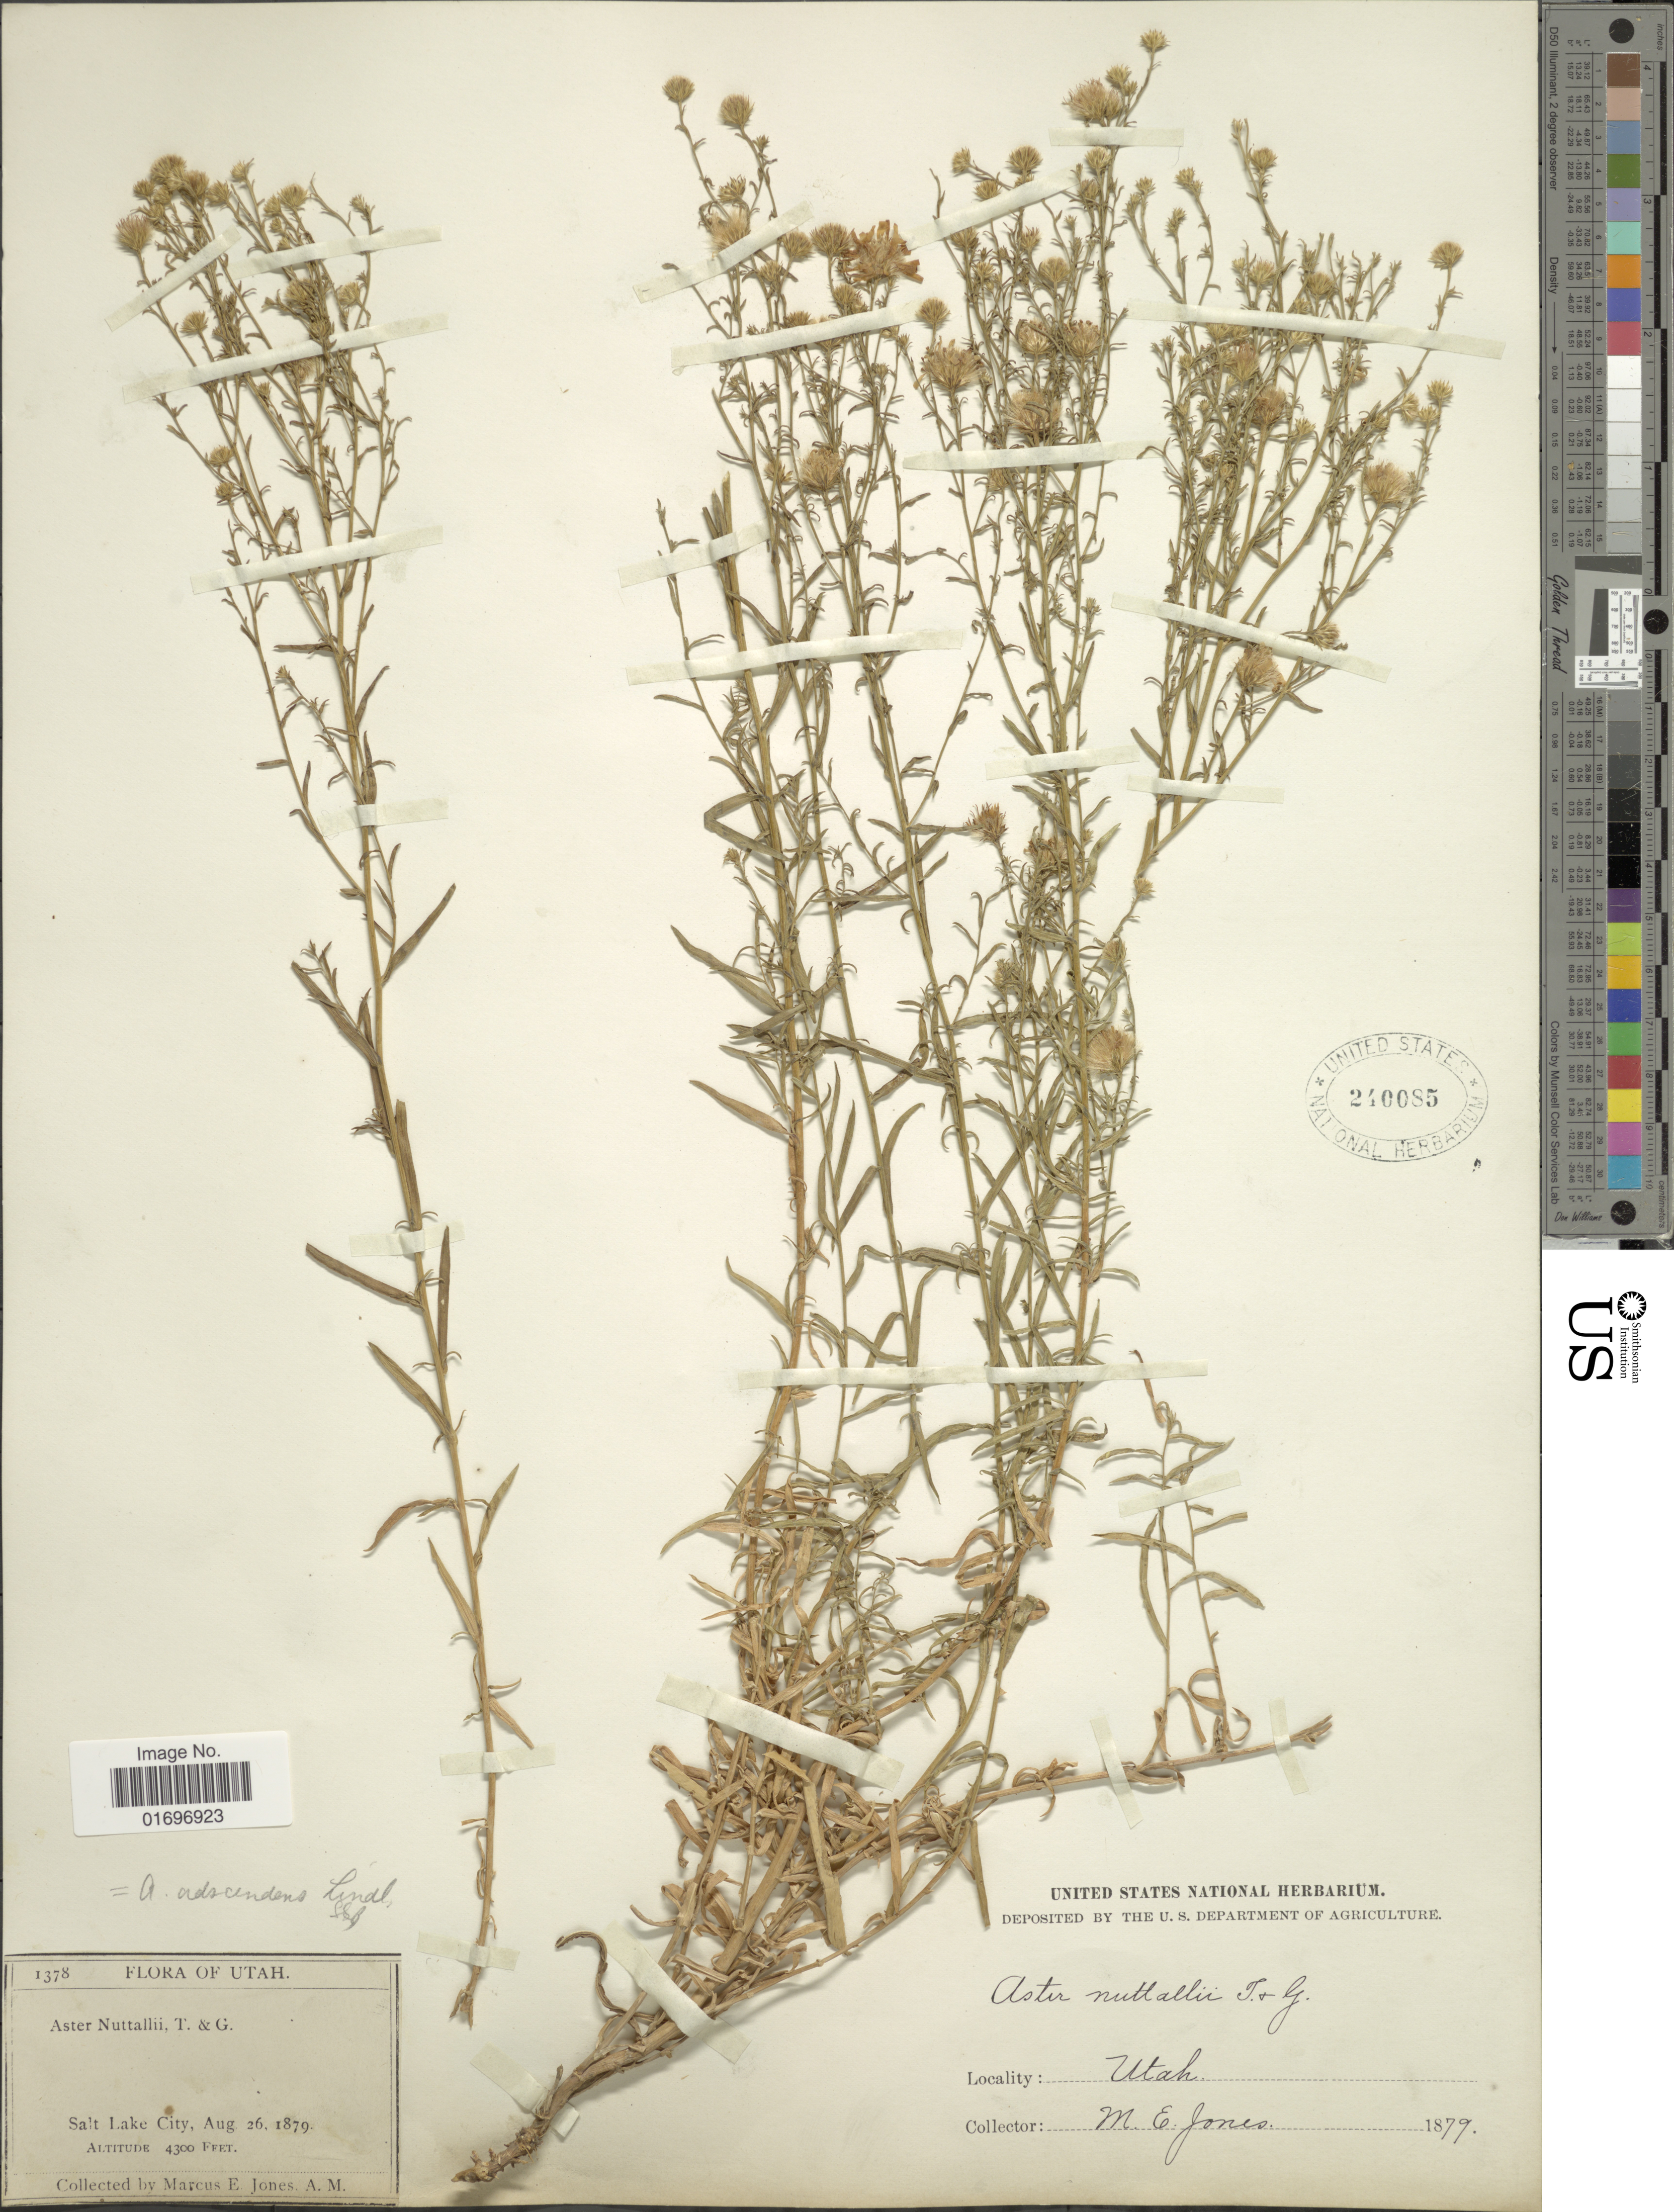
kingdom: Plantae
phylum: Tracheophyta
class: Magnoliopsida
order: Asterales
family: Asteraceae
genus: Symphyotrichum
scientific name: Symphyotrichum ascendens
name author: (Lindl.) G.L. Nesom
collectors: M. E. Jones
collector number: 1378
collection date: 1879-08-26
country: United States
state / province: Utah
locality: Utah. Salt Lake City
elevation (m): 1311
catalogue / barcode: US 240085